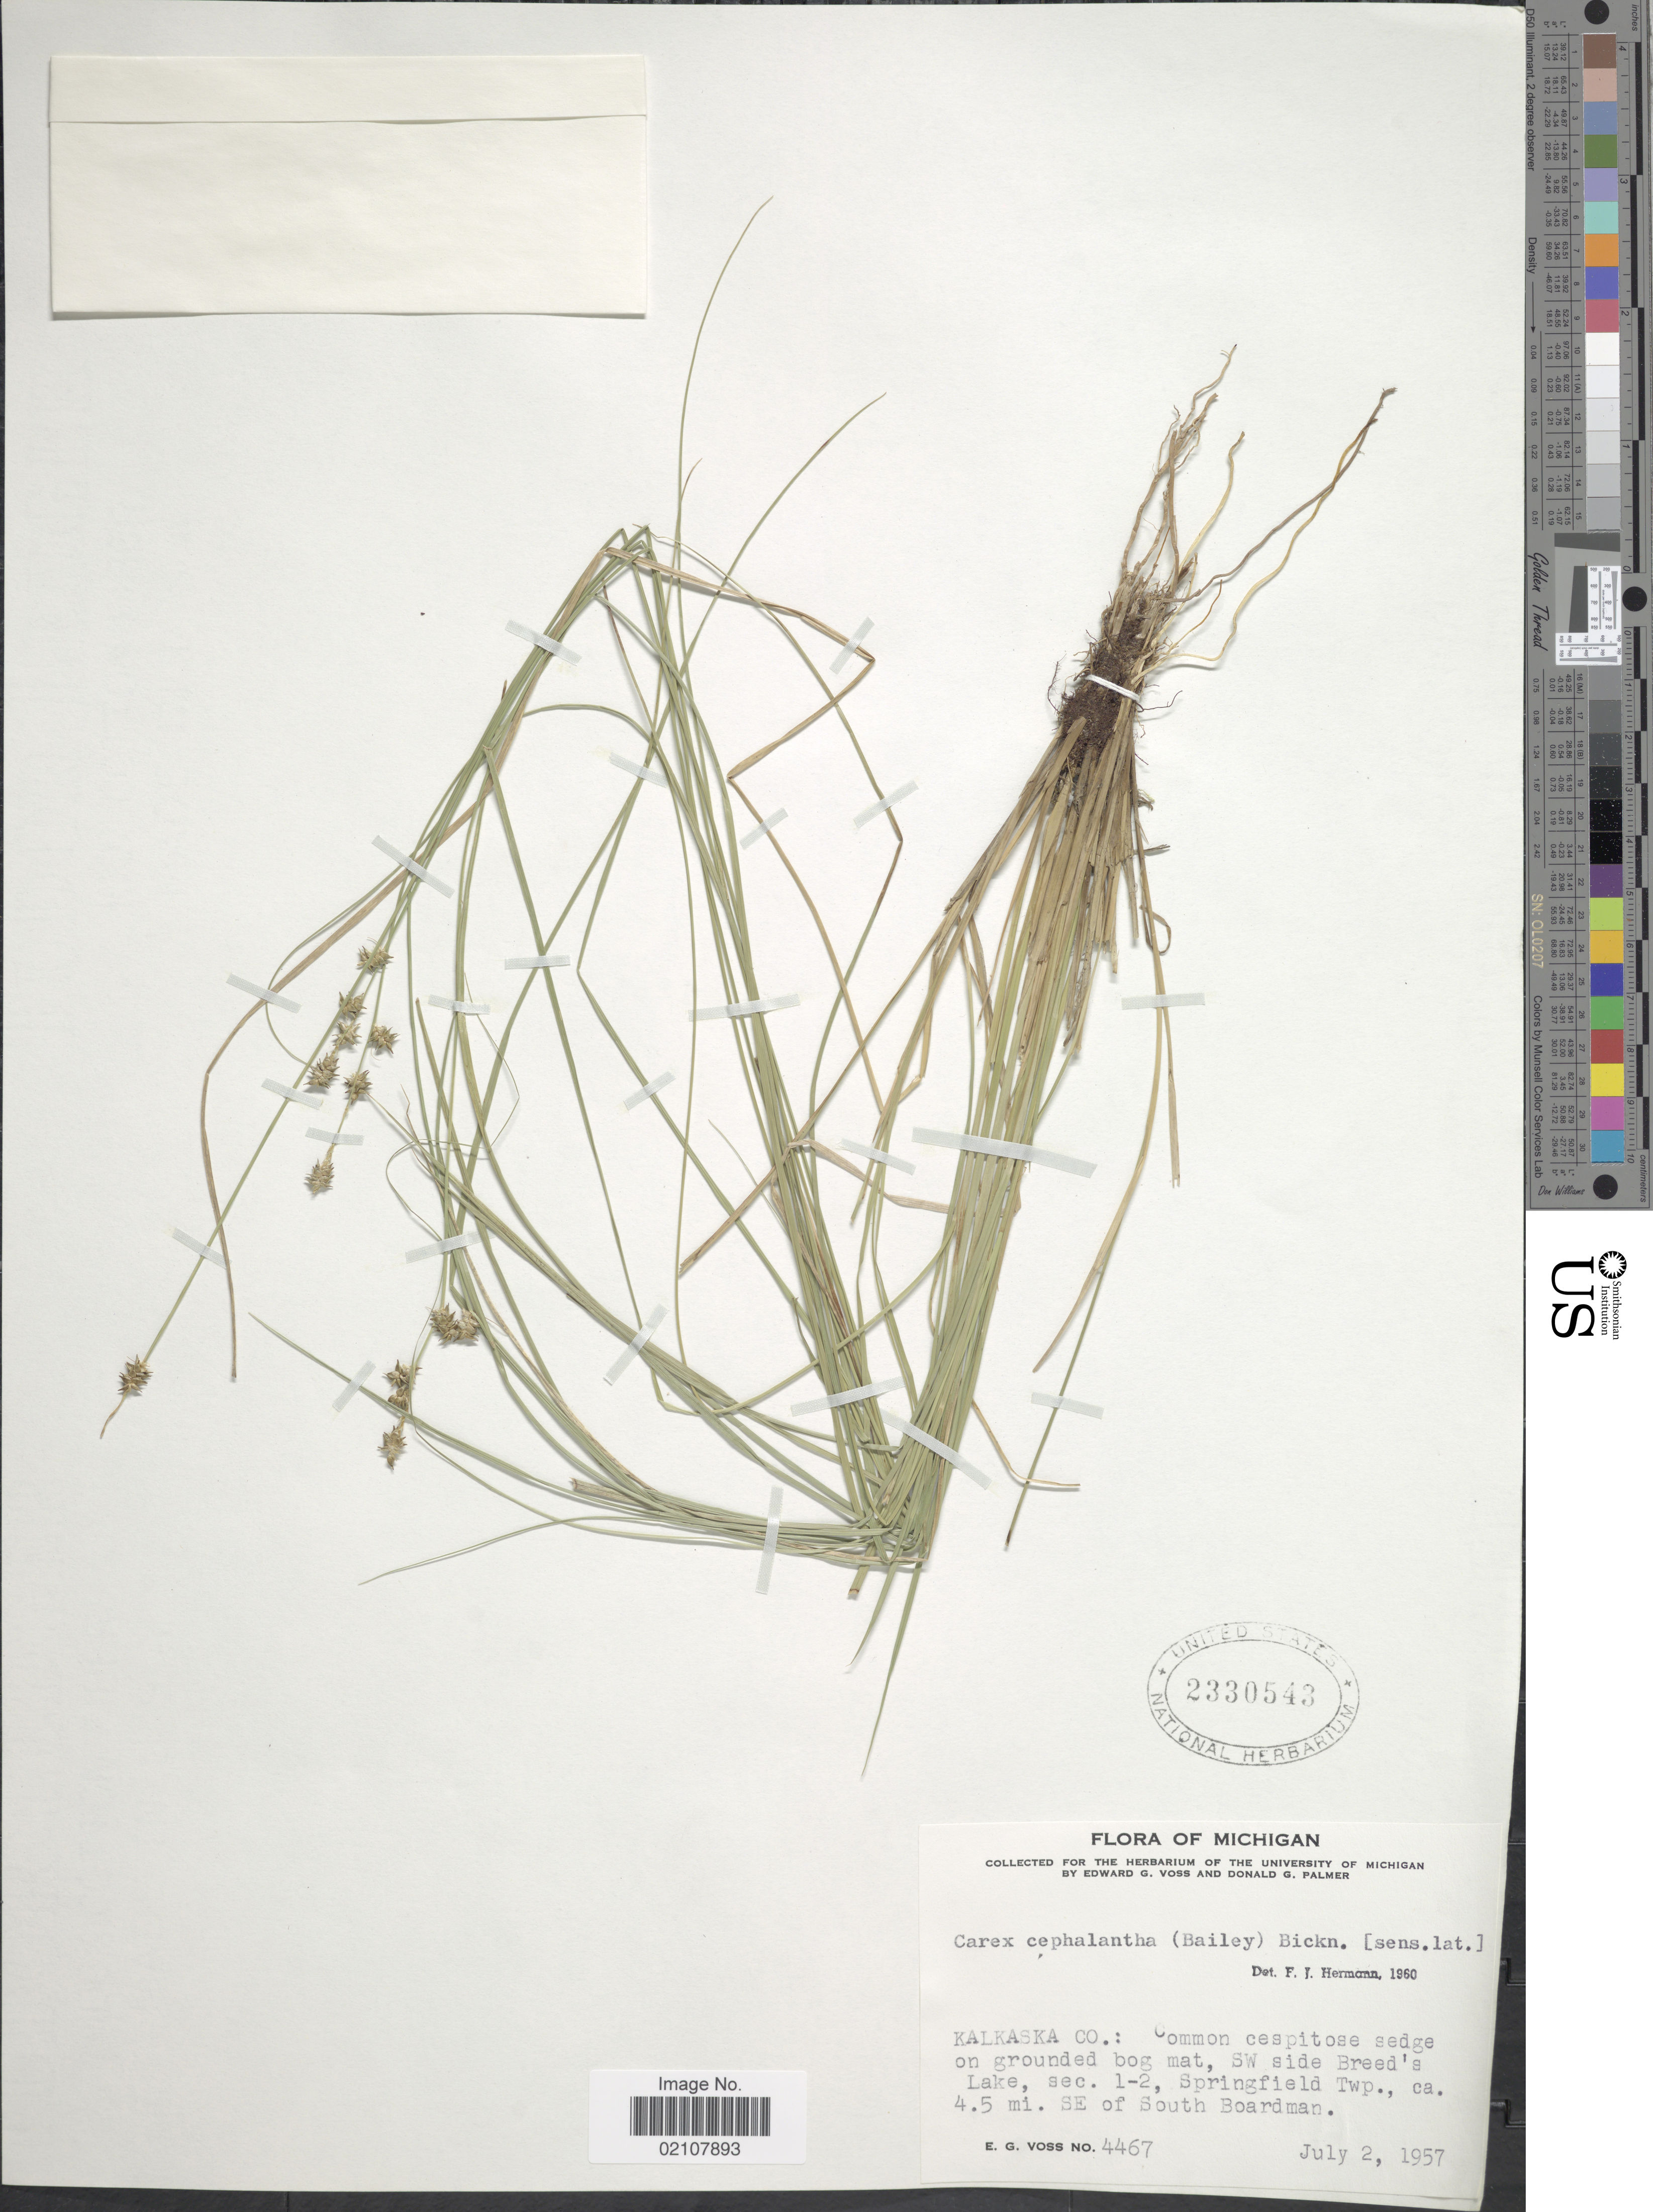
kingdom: Plantae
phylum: Tracheophyta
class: Liliopsida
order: Poales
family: Cyperaceae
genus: Carex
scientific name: Carex echinata subsp. echinata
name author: Murray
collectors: E. G. Voss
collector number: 4467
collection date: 1957-07-02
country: United States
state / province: Michigan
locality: Kalkaska Co.: on grounded bog mat, SW side Breed's Lake, sec. 1-2, Springfield Twp., ca. 4.5 mi SE of South Boardman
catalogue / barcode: US 2330543